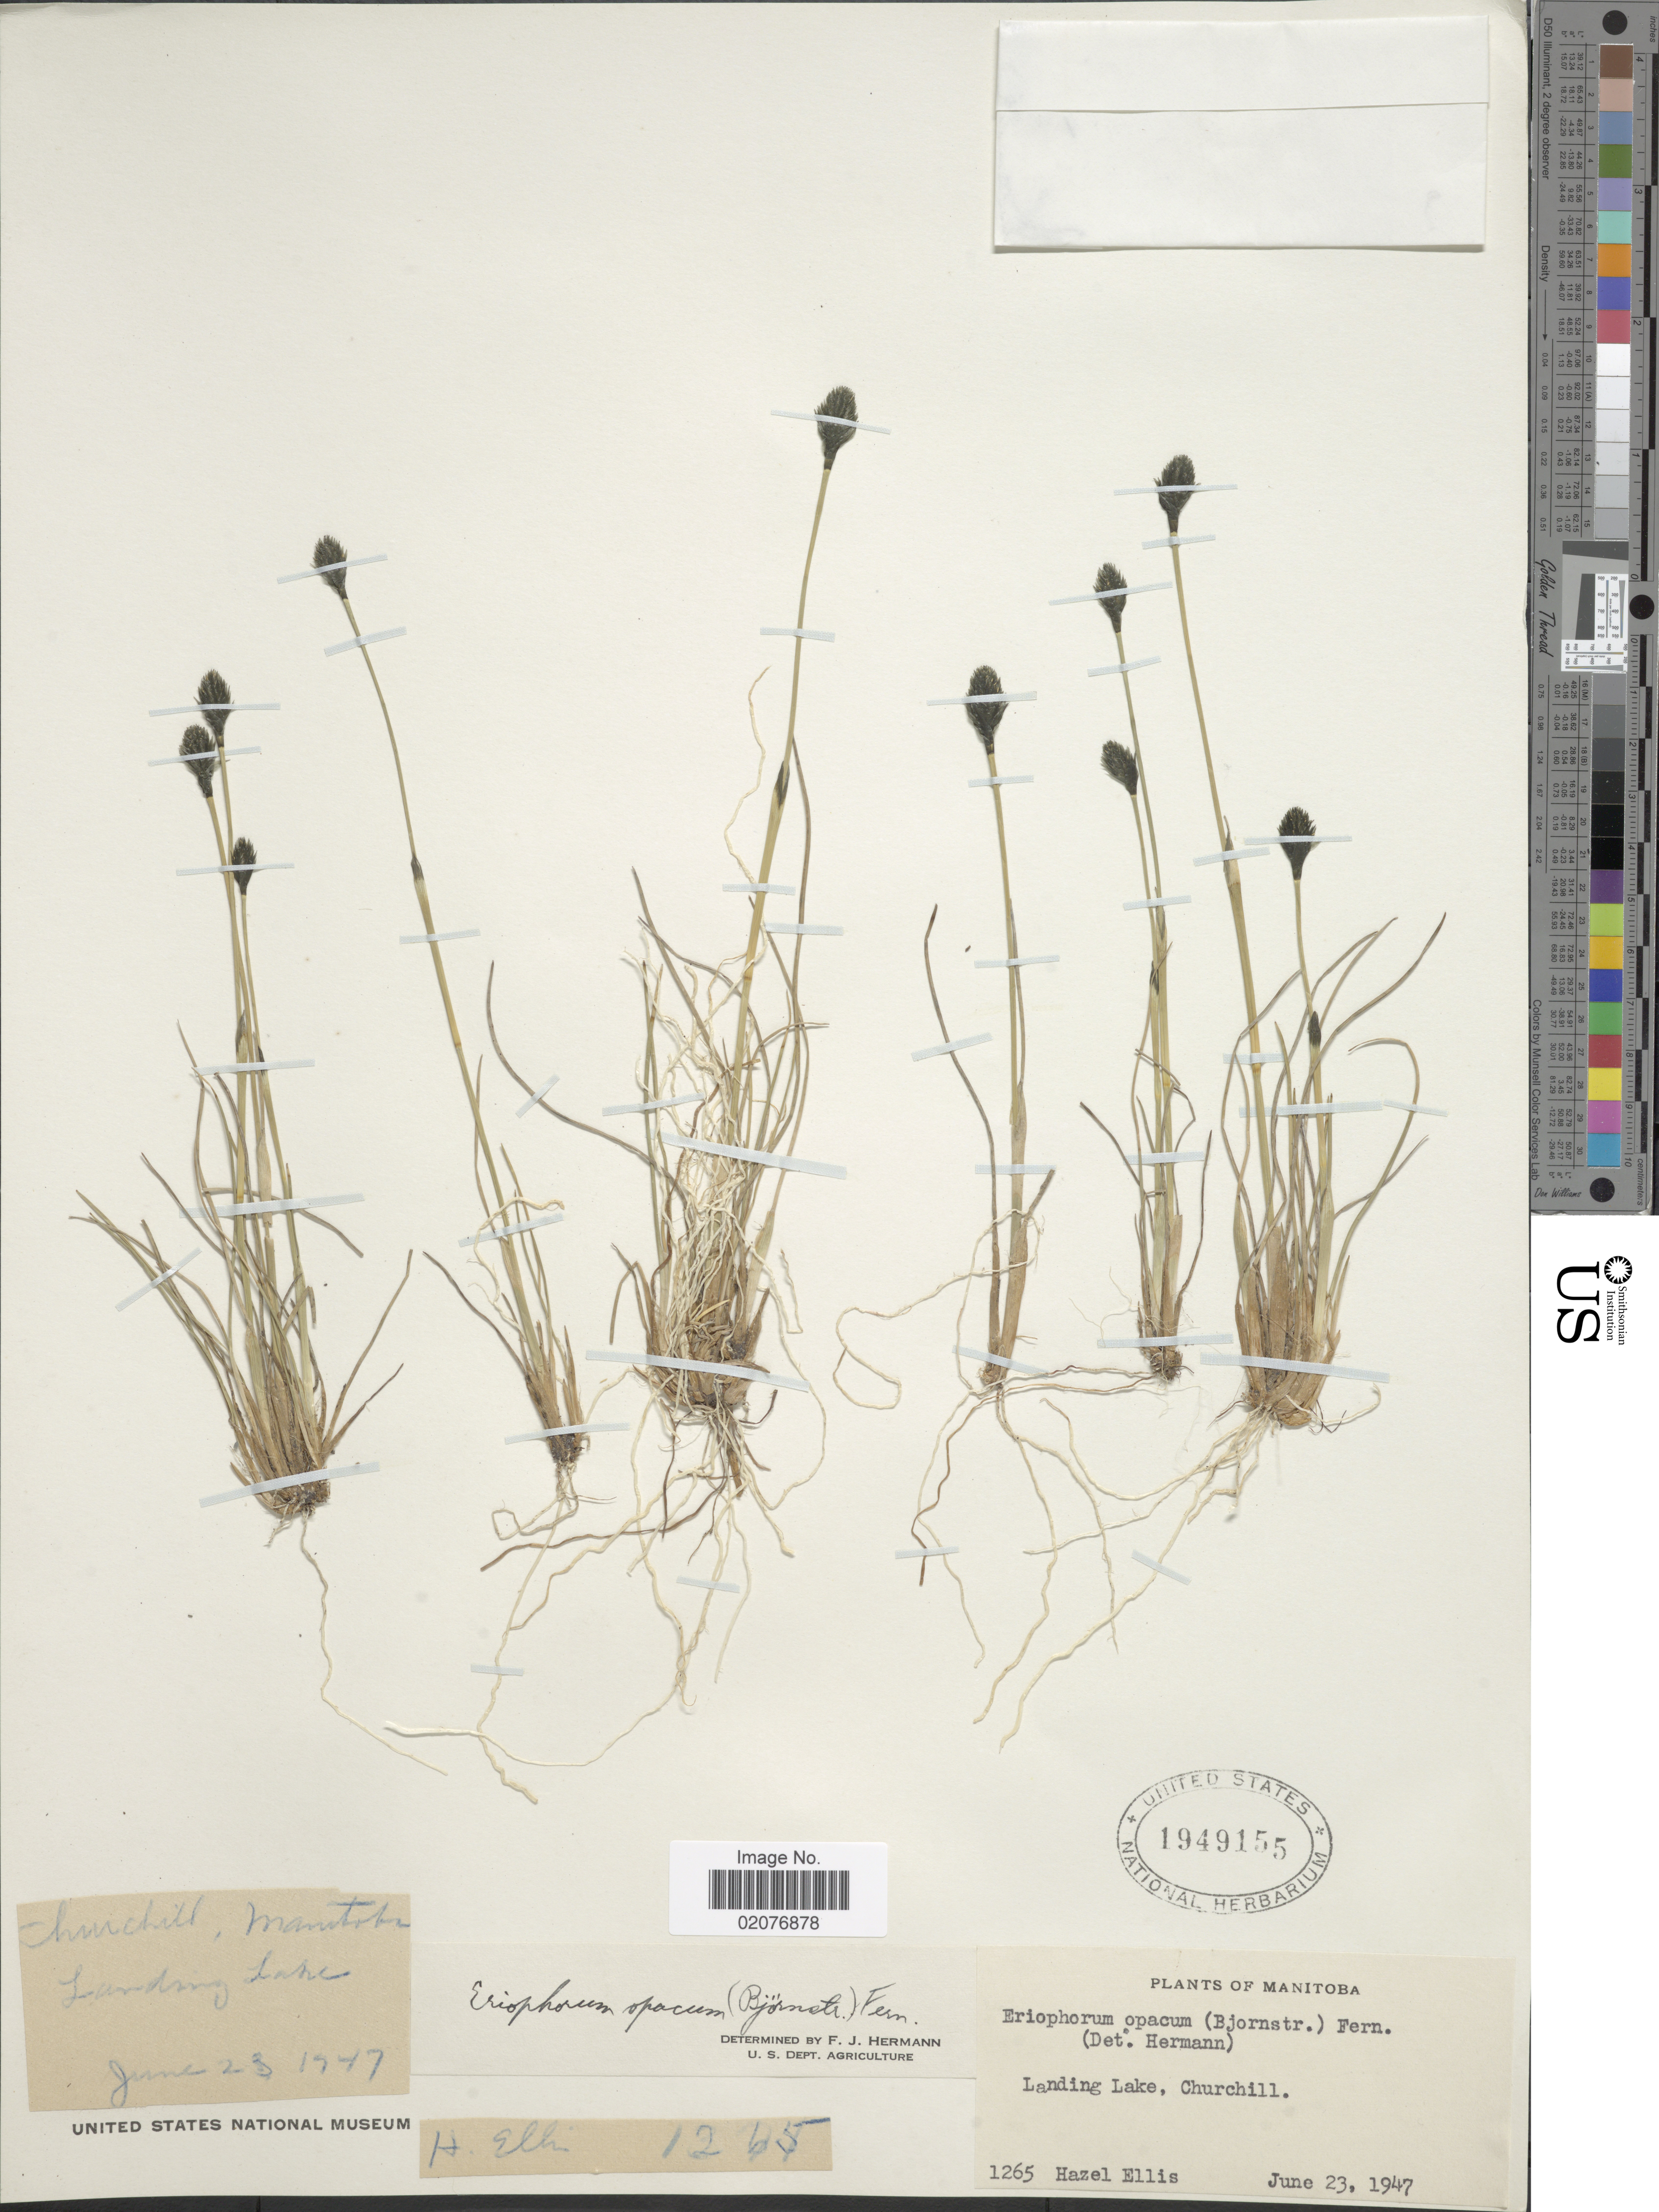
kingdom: Plantae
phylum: Tracheophyta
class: Liliopsida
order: Poales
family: Cyperaceae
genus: Eriophorum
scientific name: Eriophorum brachyantherum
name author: Trautv. & C.A. Mey.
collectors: H. Ellis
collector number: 1265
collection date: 1947-06-23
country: Canada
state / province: Manitoba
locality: Landing Lake, Churchill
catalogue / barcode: US 1949155